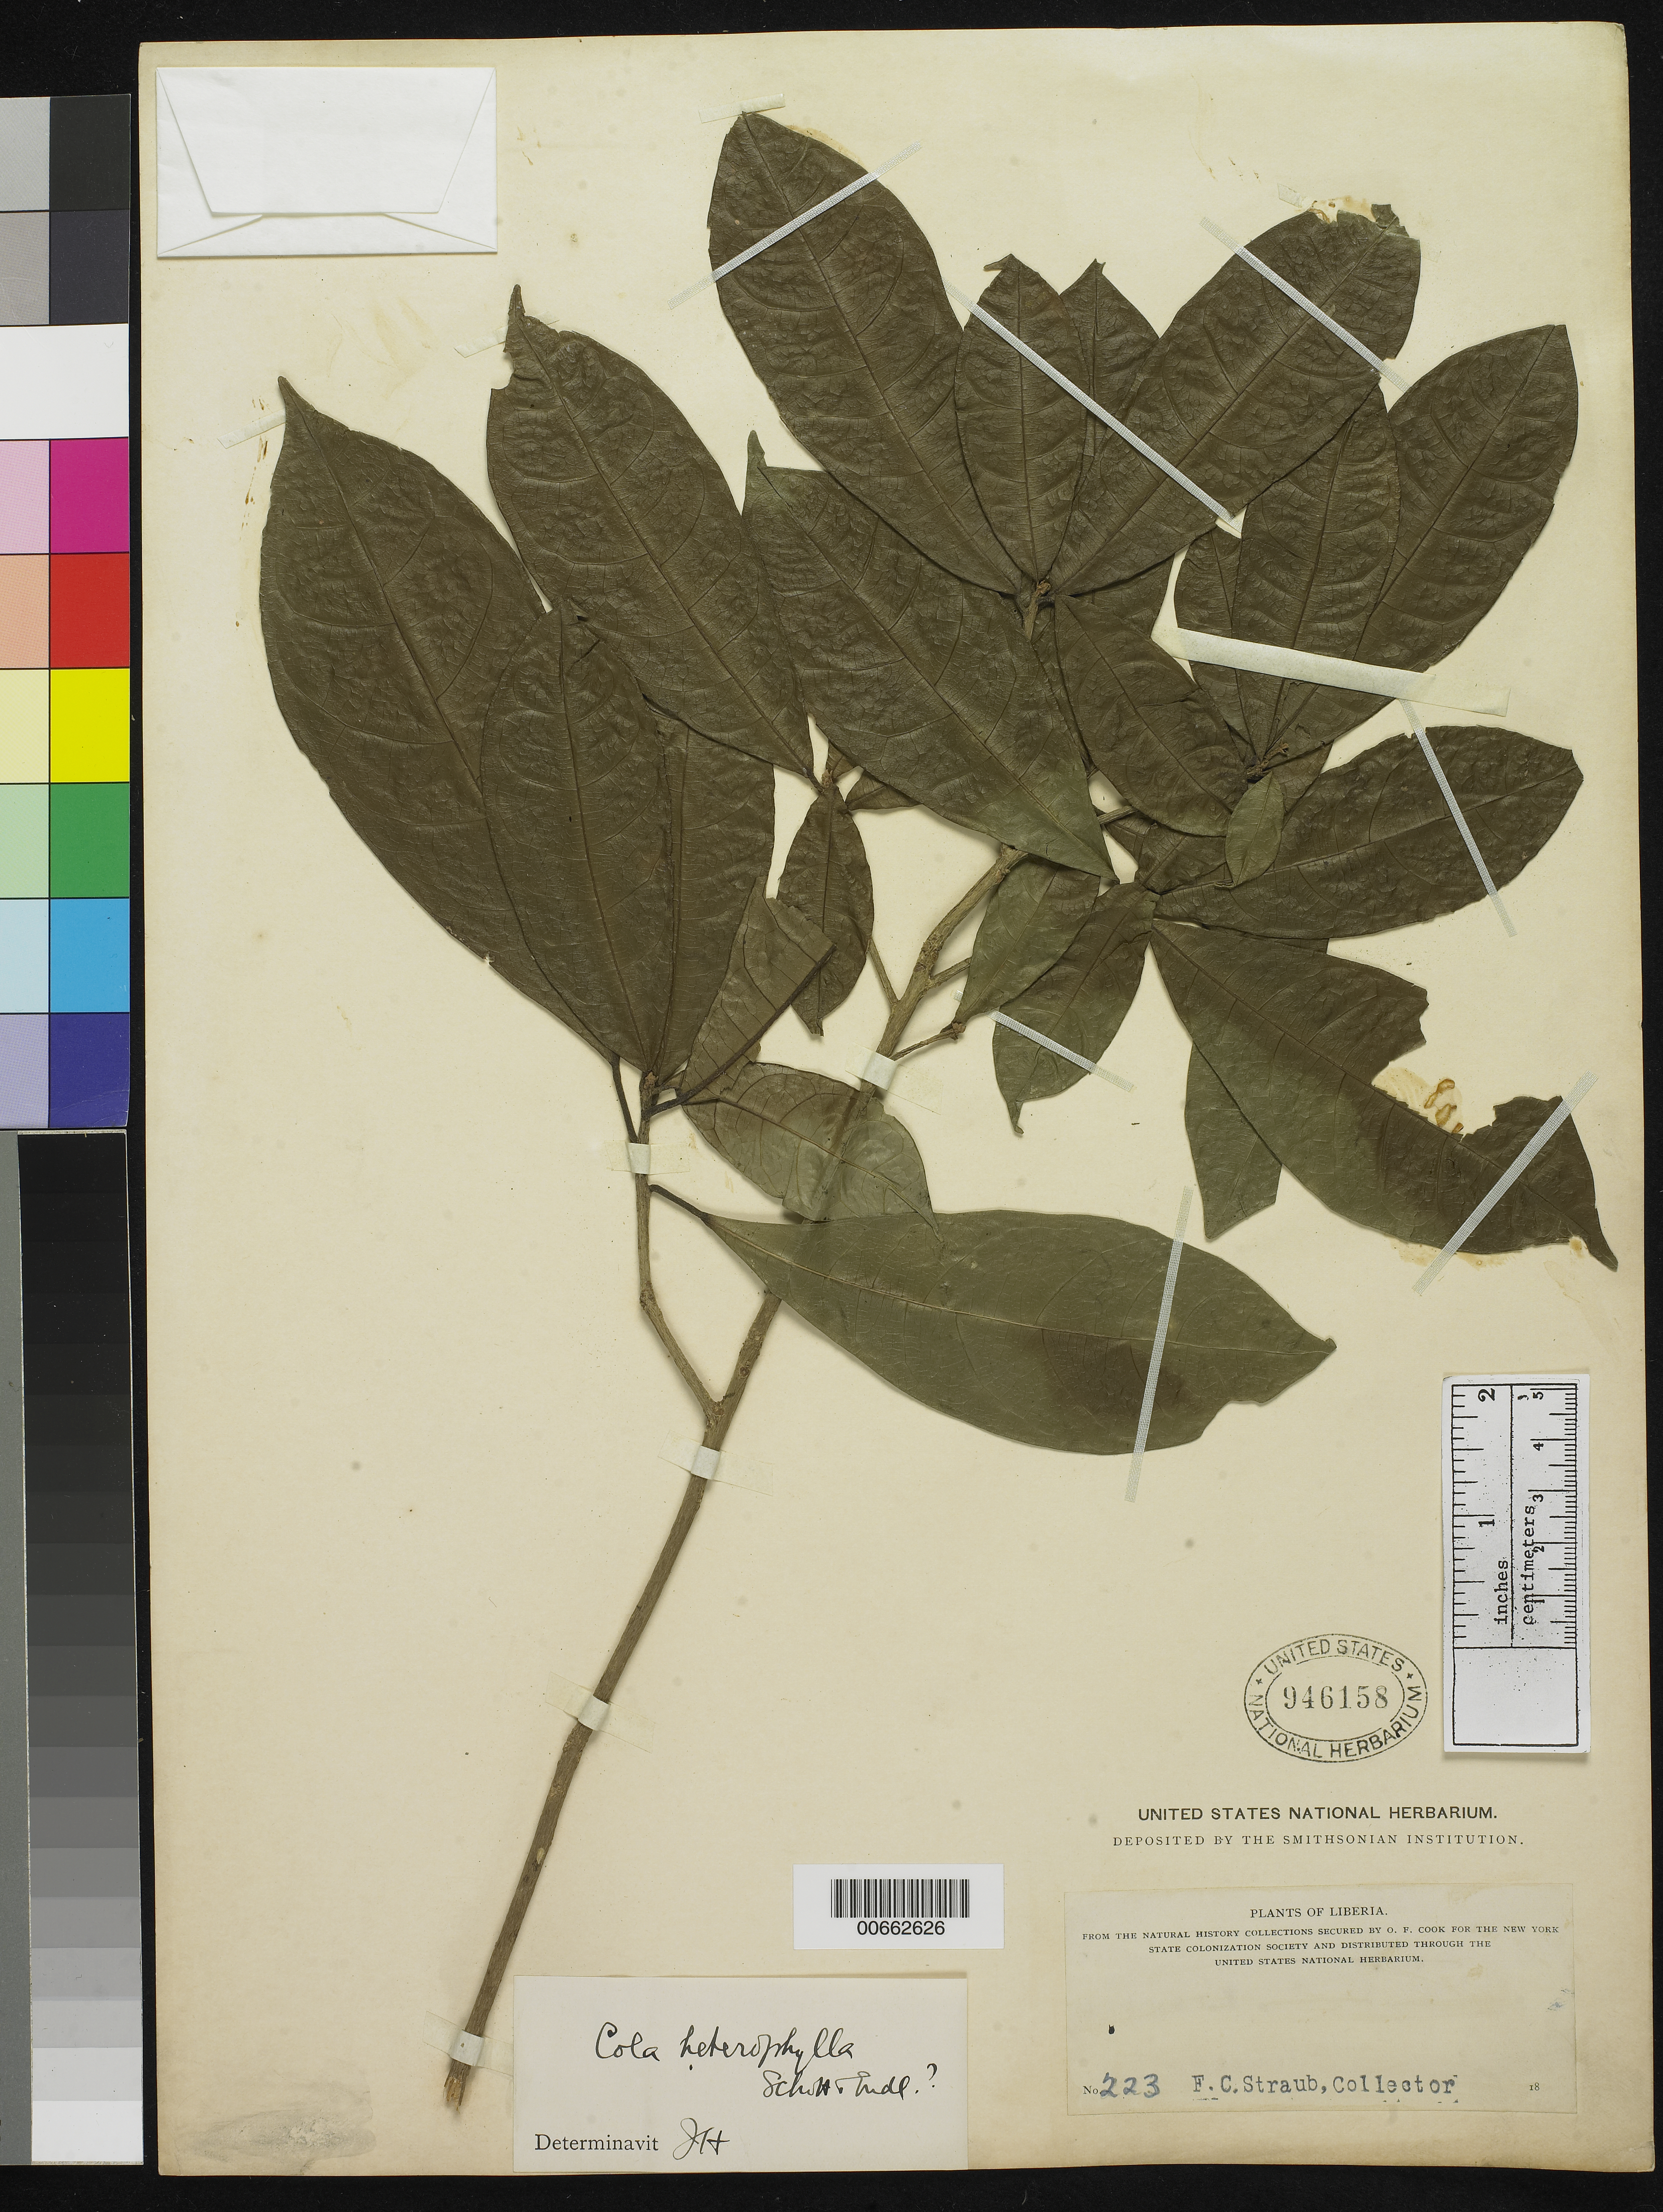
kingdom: Plantae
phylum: Tracheophyta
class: Magnoliopsida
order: Malvales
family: Malvaceae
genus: Cola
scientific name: Cola heterophylla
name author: (P. Beauv.) Schott & Endl.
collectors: F. Straub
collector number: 223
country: Liberia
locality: Sine loc.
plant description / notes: MAD, US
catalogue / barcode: US 946158